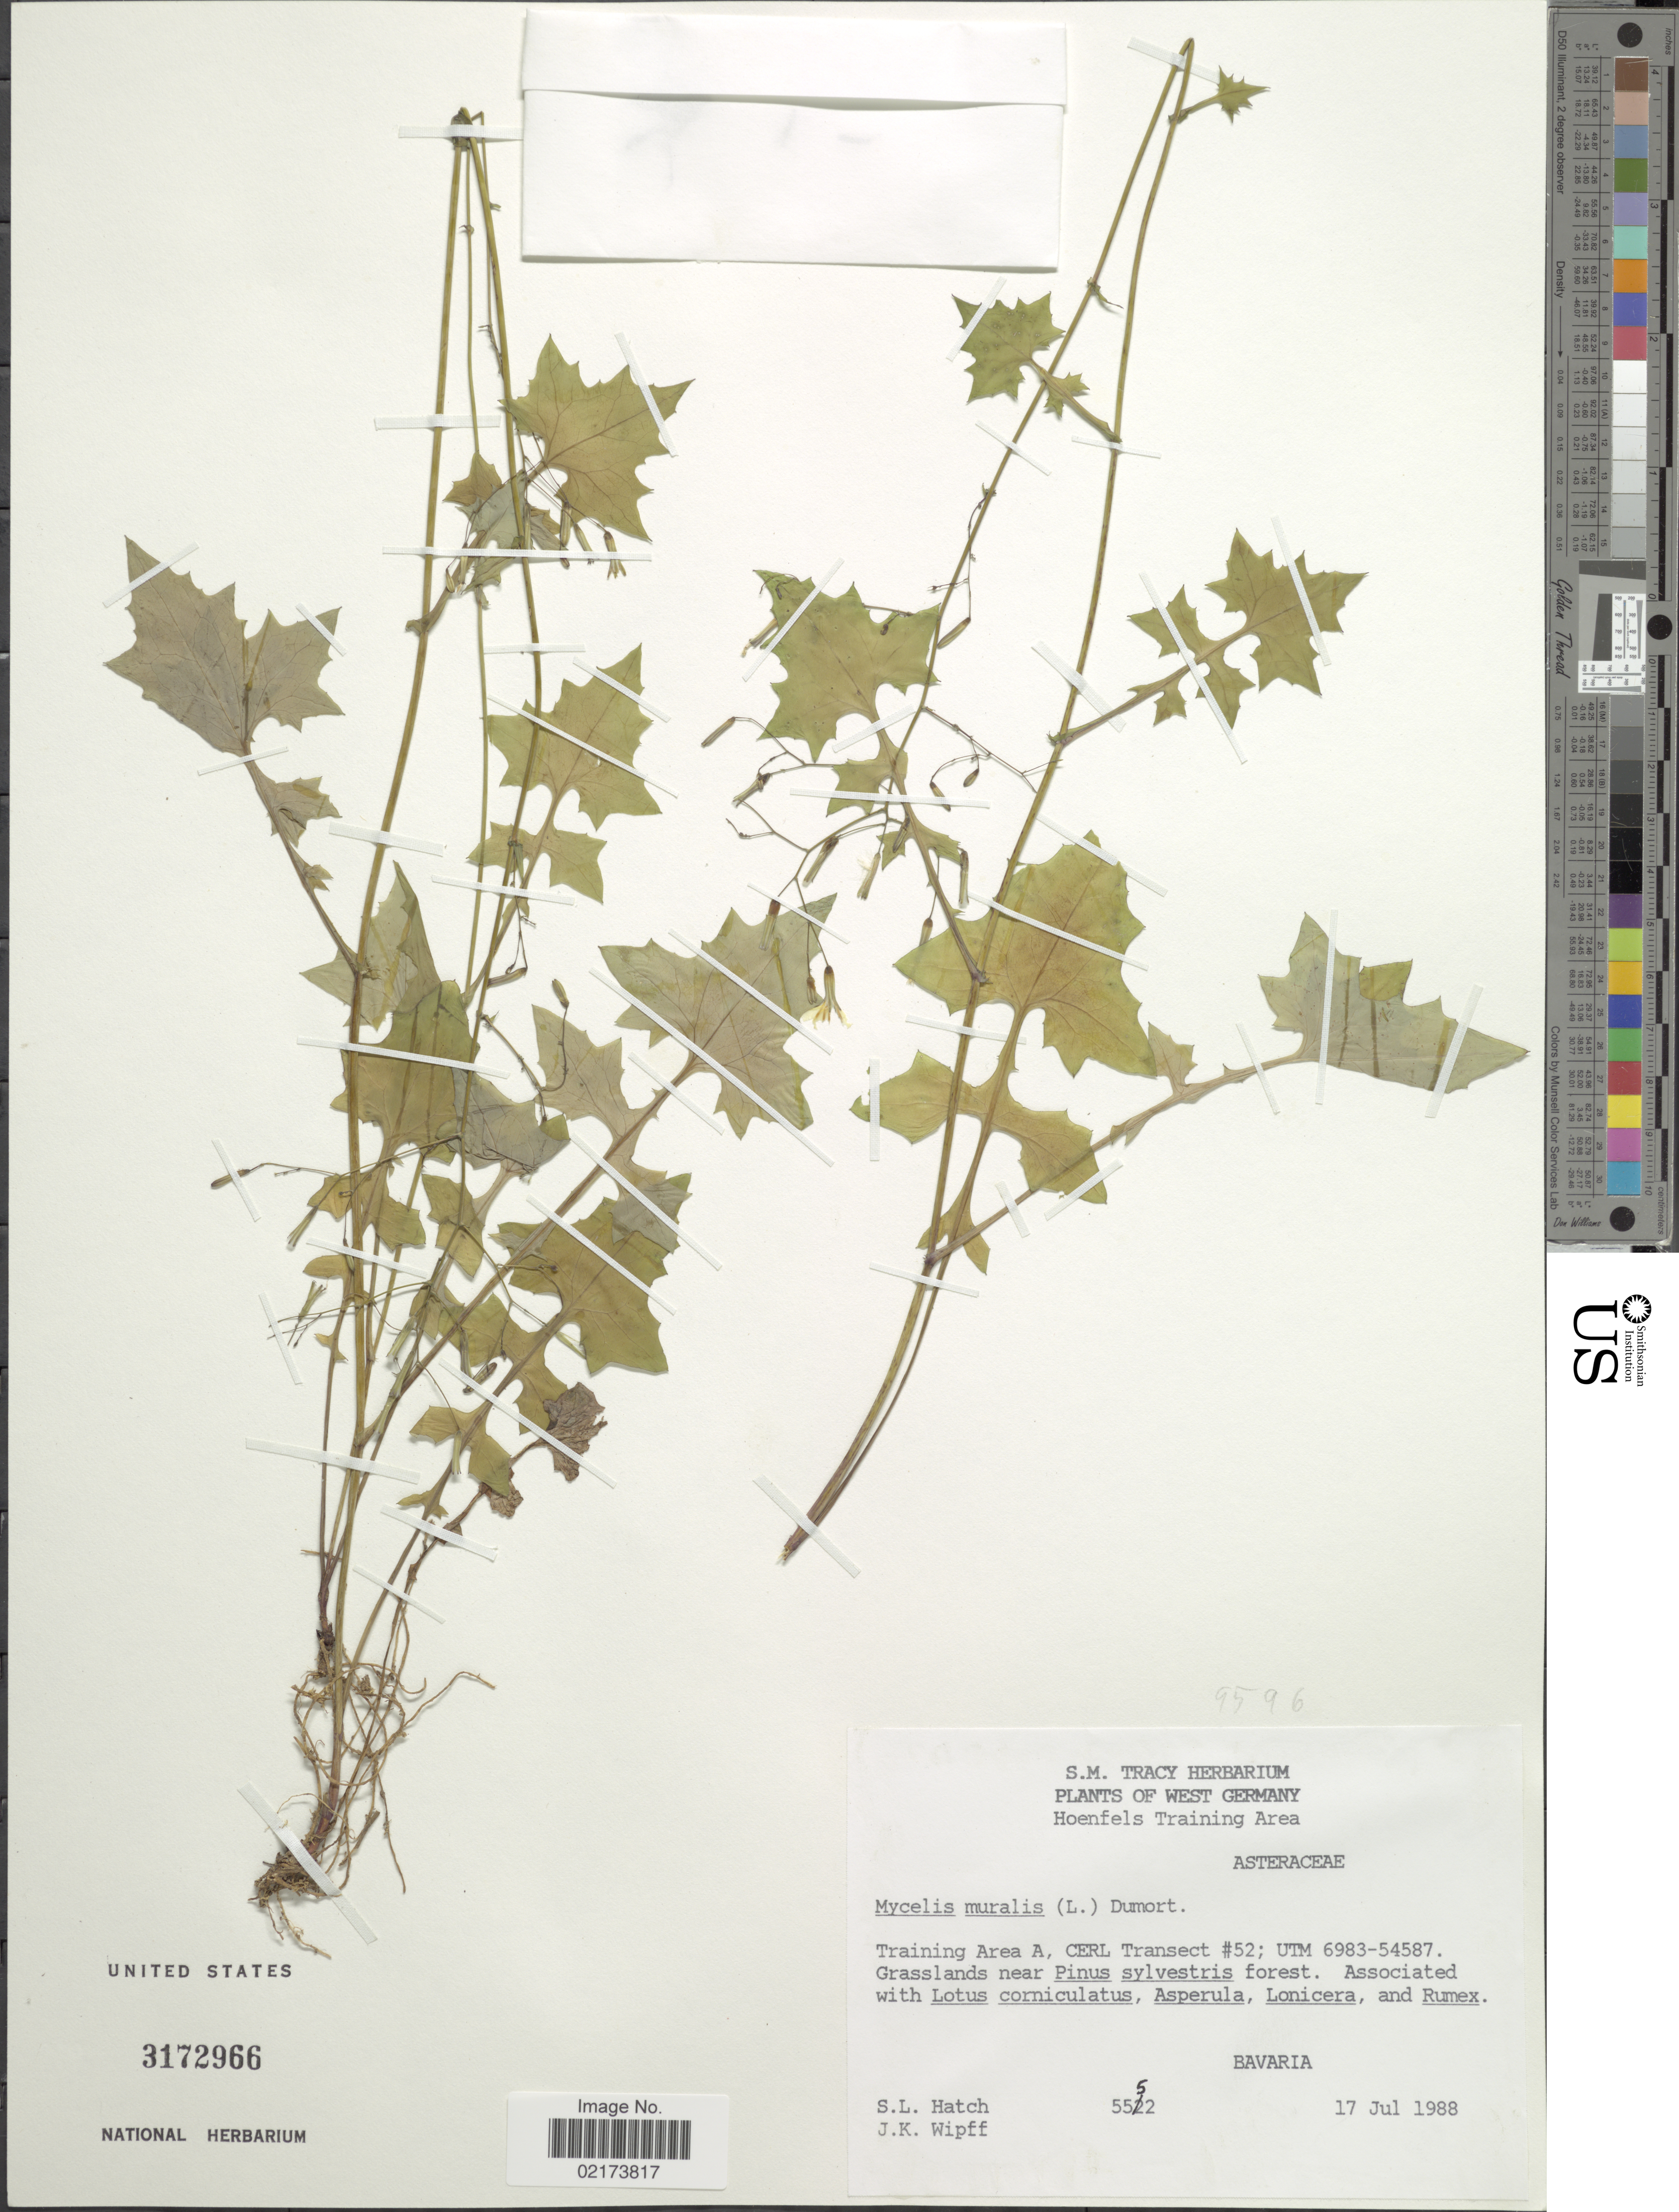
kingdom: Plantae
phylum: Tracheophyta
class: Magnoliopsida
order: Asterales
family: Asteraceae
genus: Lactuca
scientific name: Lactuca muralis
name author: (L.) Gaertn.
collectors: S. Hatch & J. K. Wipff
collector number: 5552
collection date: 1988-07-17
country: Germany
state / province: Bayern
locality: West Germany, Hoenfels Training Area, Training Area A, CERL Transect #52, Bavaria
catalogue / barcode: US 3172966